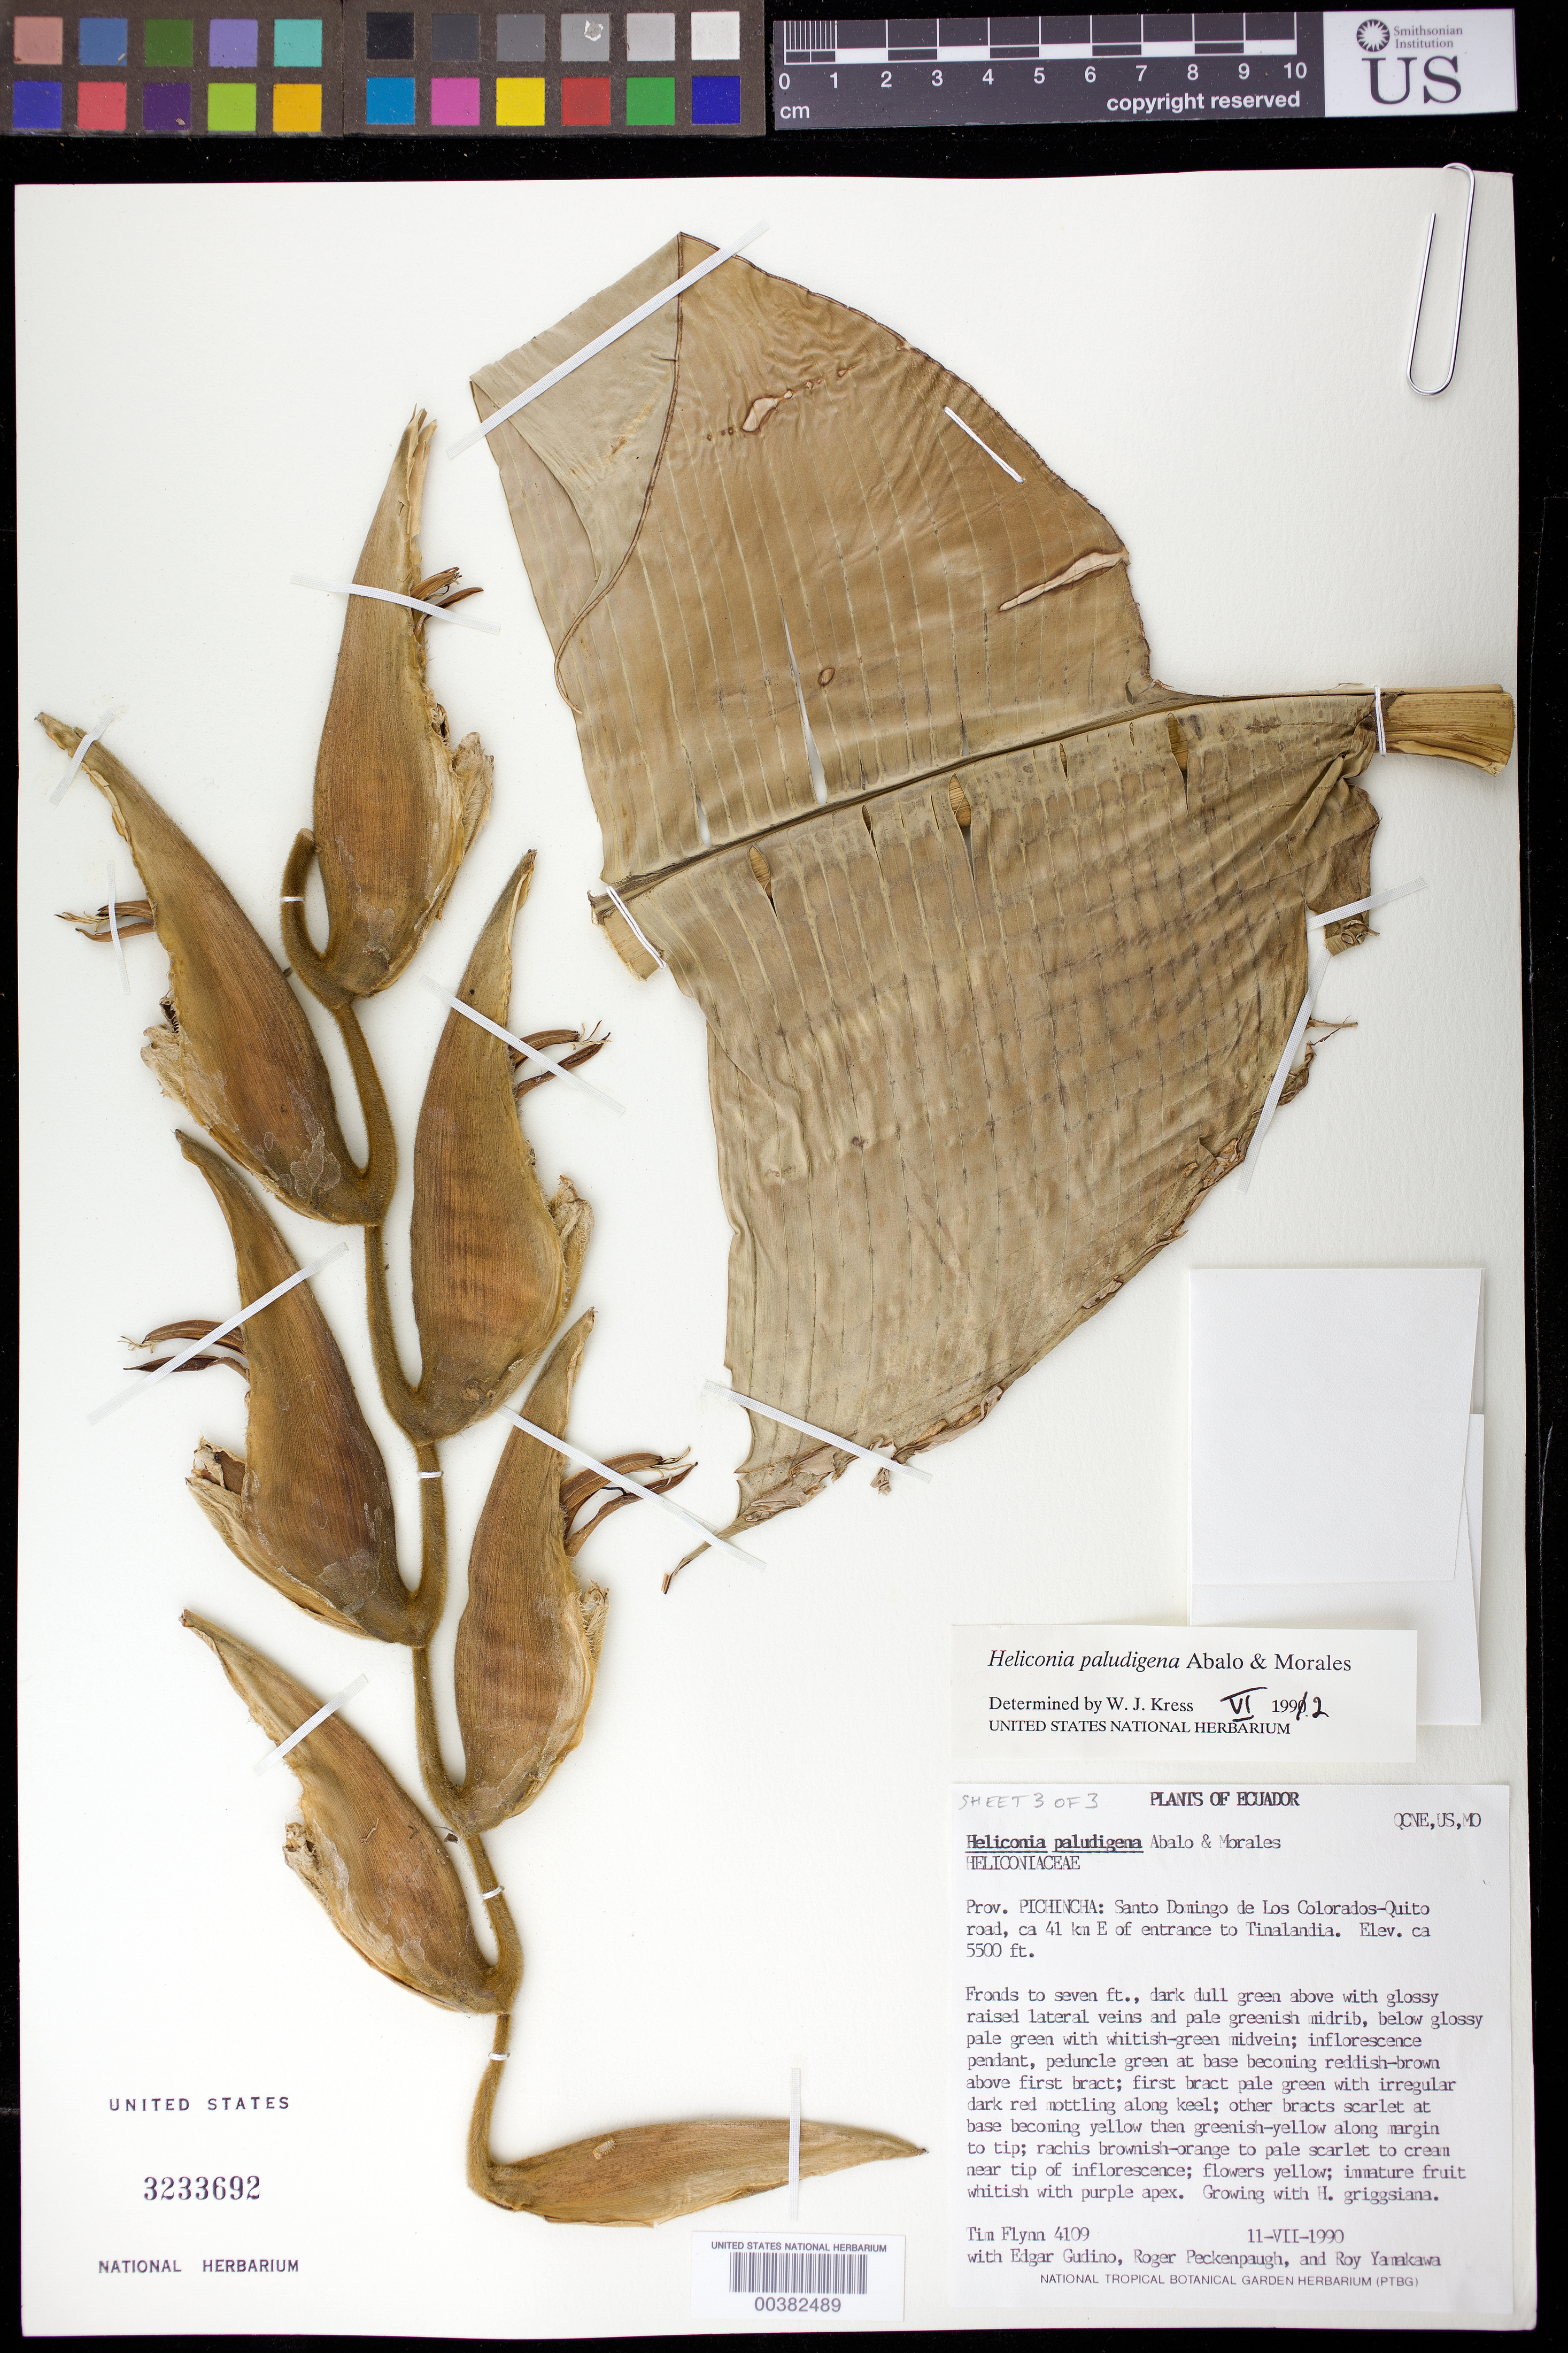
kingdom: Plantae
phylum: Tracheophyta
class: Liliopsida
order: Zingiberales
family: Heliconiaceae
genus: Heliconia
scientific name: Heliconia paludigena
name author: Abalo & Morales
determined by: Kress, W. J., (US), Smithsonian Institution - National Museum of Natural History (UNITED STATES)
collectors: T. W. Flynn, E. Gudiño, R. Peckinpaugh & R. Yamakawa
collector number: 4109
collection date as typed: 11 Jul 1990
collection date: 1990-07-11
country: Ecuador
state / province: Pichincha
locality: Santo Domingo de los colarados - quito road. E of Entrance to tinalandia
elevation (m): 1676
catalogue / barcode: US 3233692